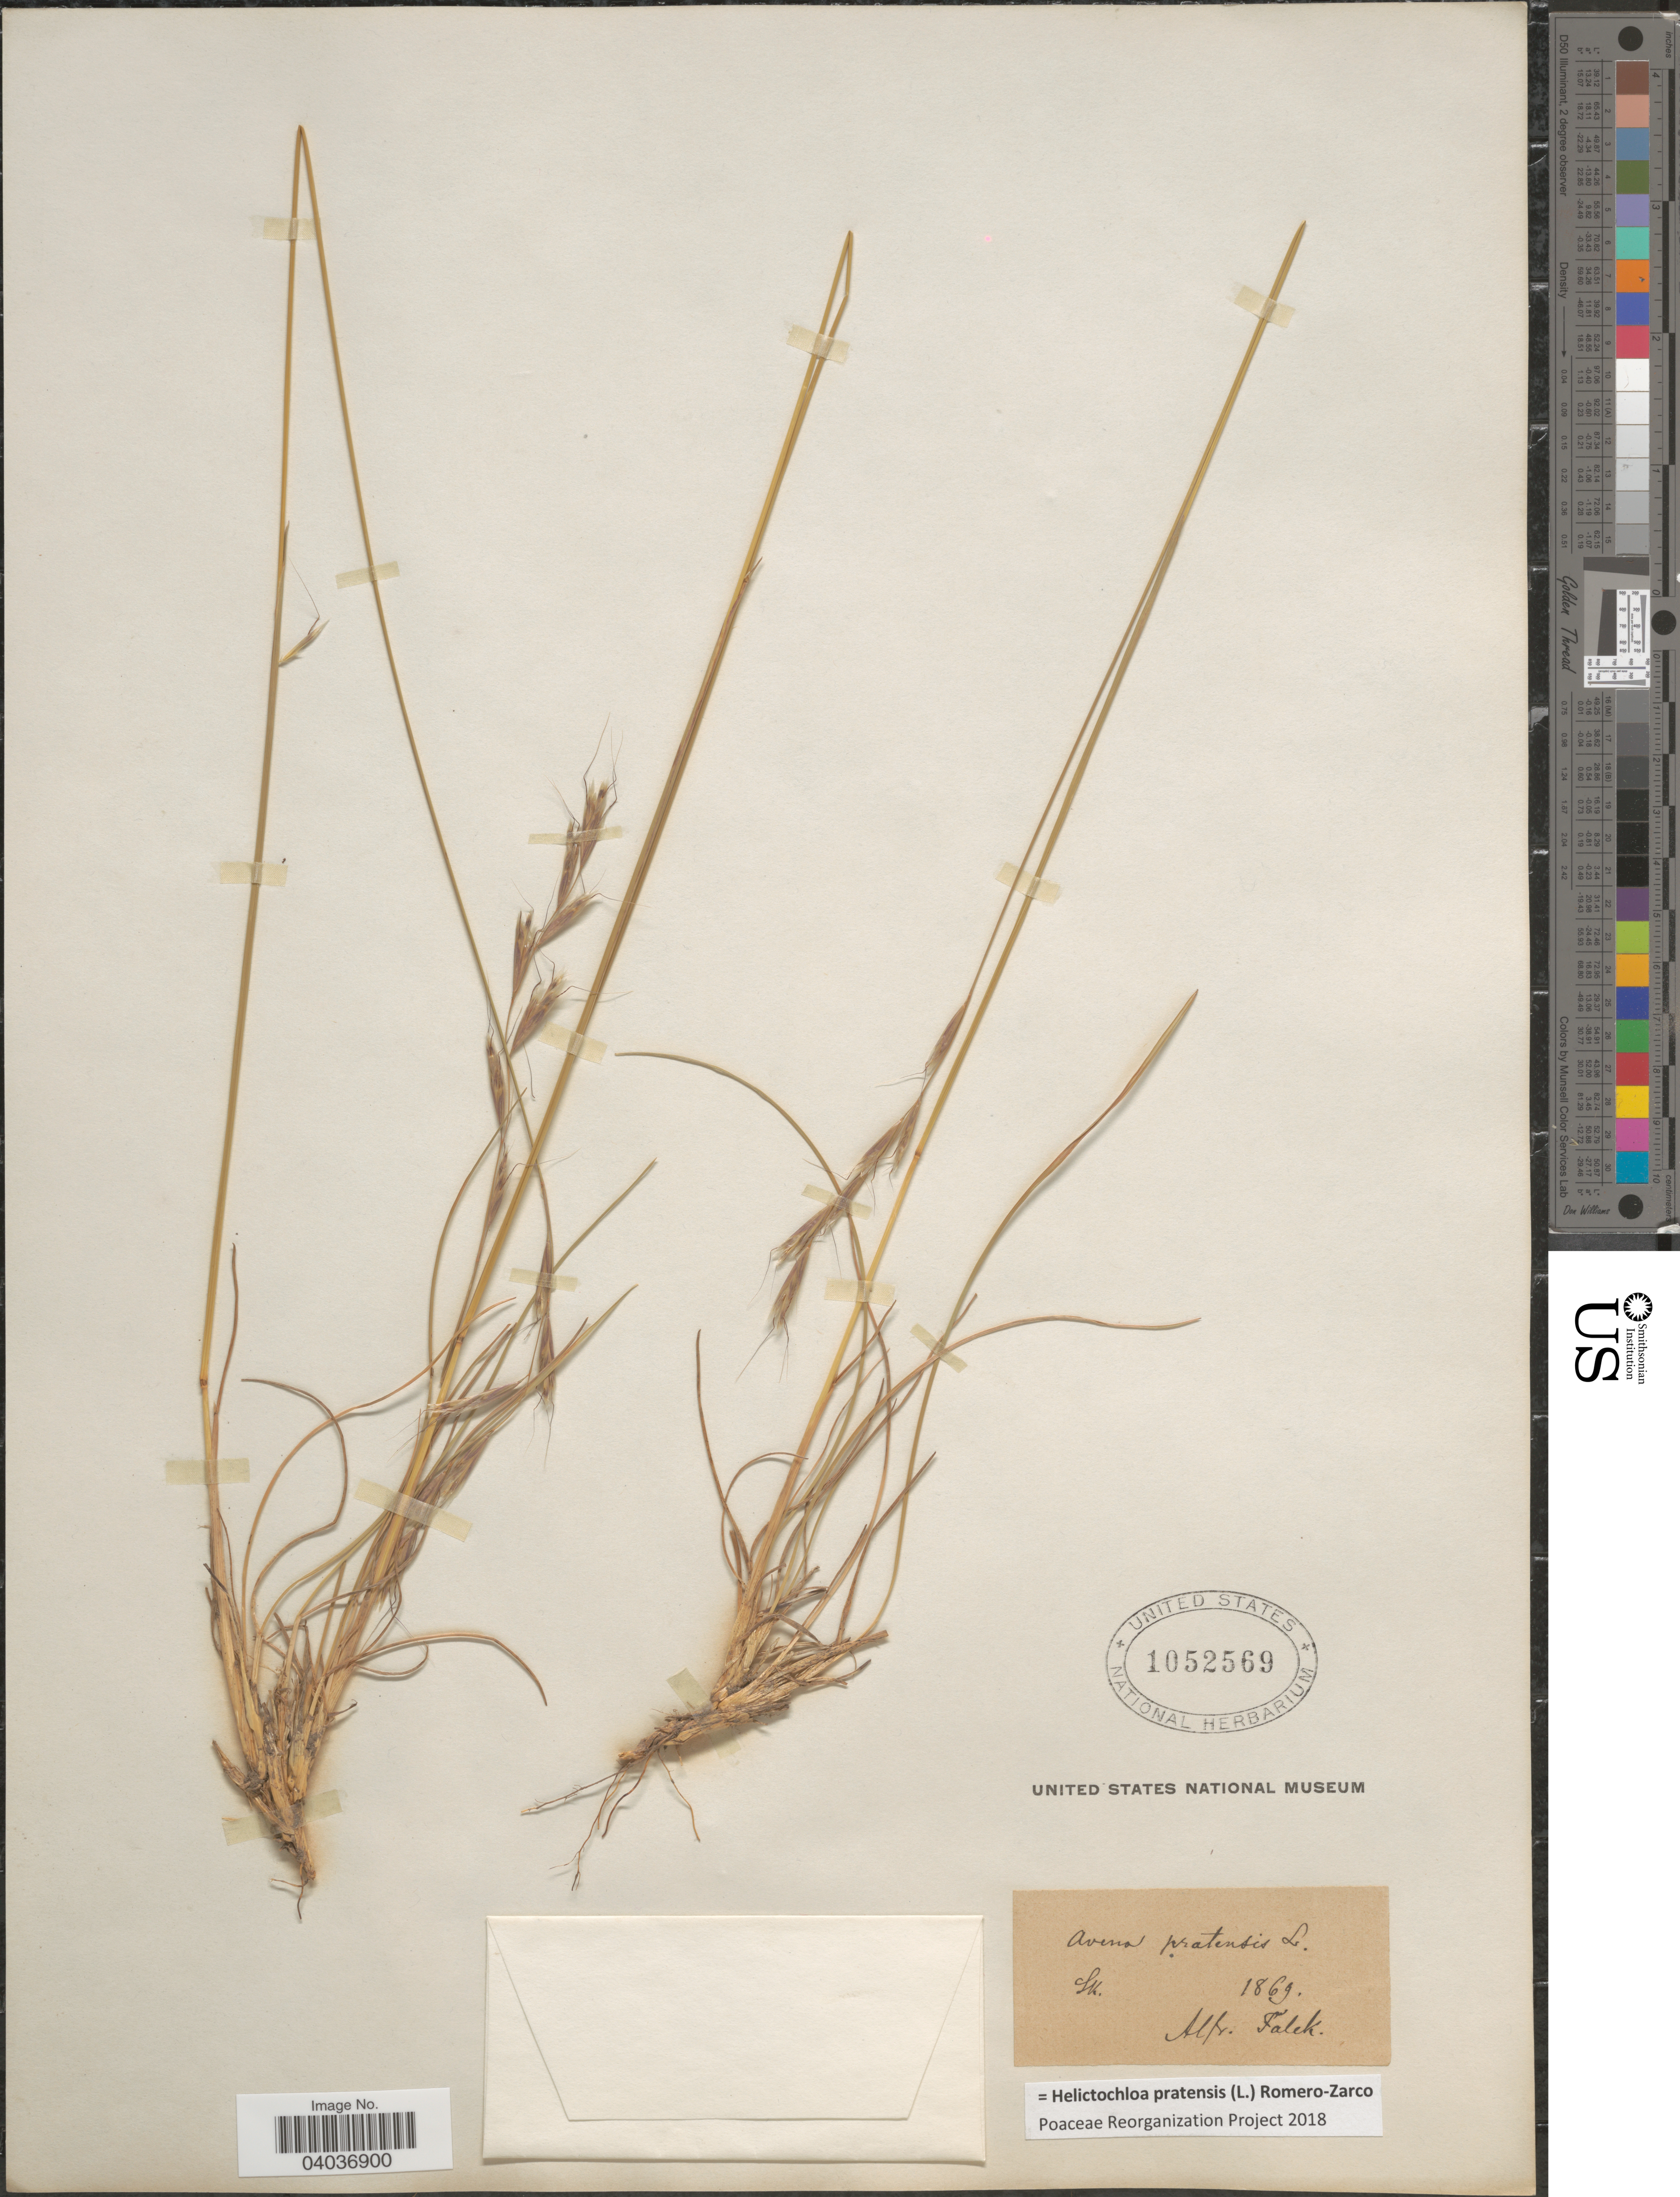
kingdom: Plantae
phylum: Tracheophyta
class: Liliopsida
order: Poales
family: Poaceae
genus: Helictochloa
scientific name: Helictochloa pratensis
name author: (L.) Romero-Zarco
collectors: A. Falck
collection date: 1869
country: Sweden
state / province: Skåne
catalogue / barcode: US 1052569